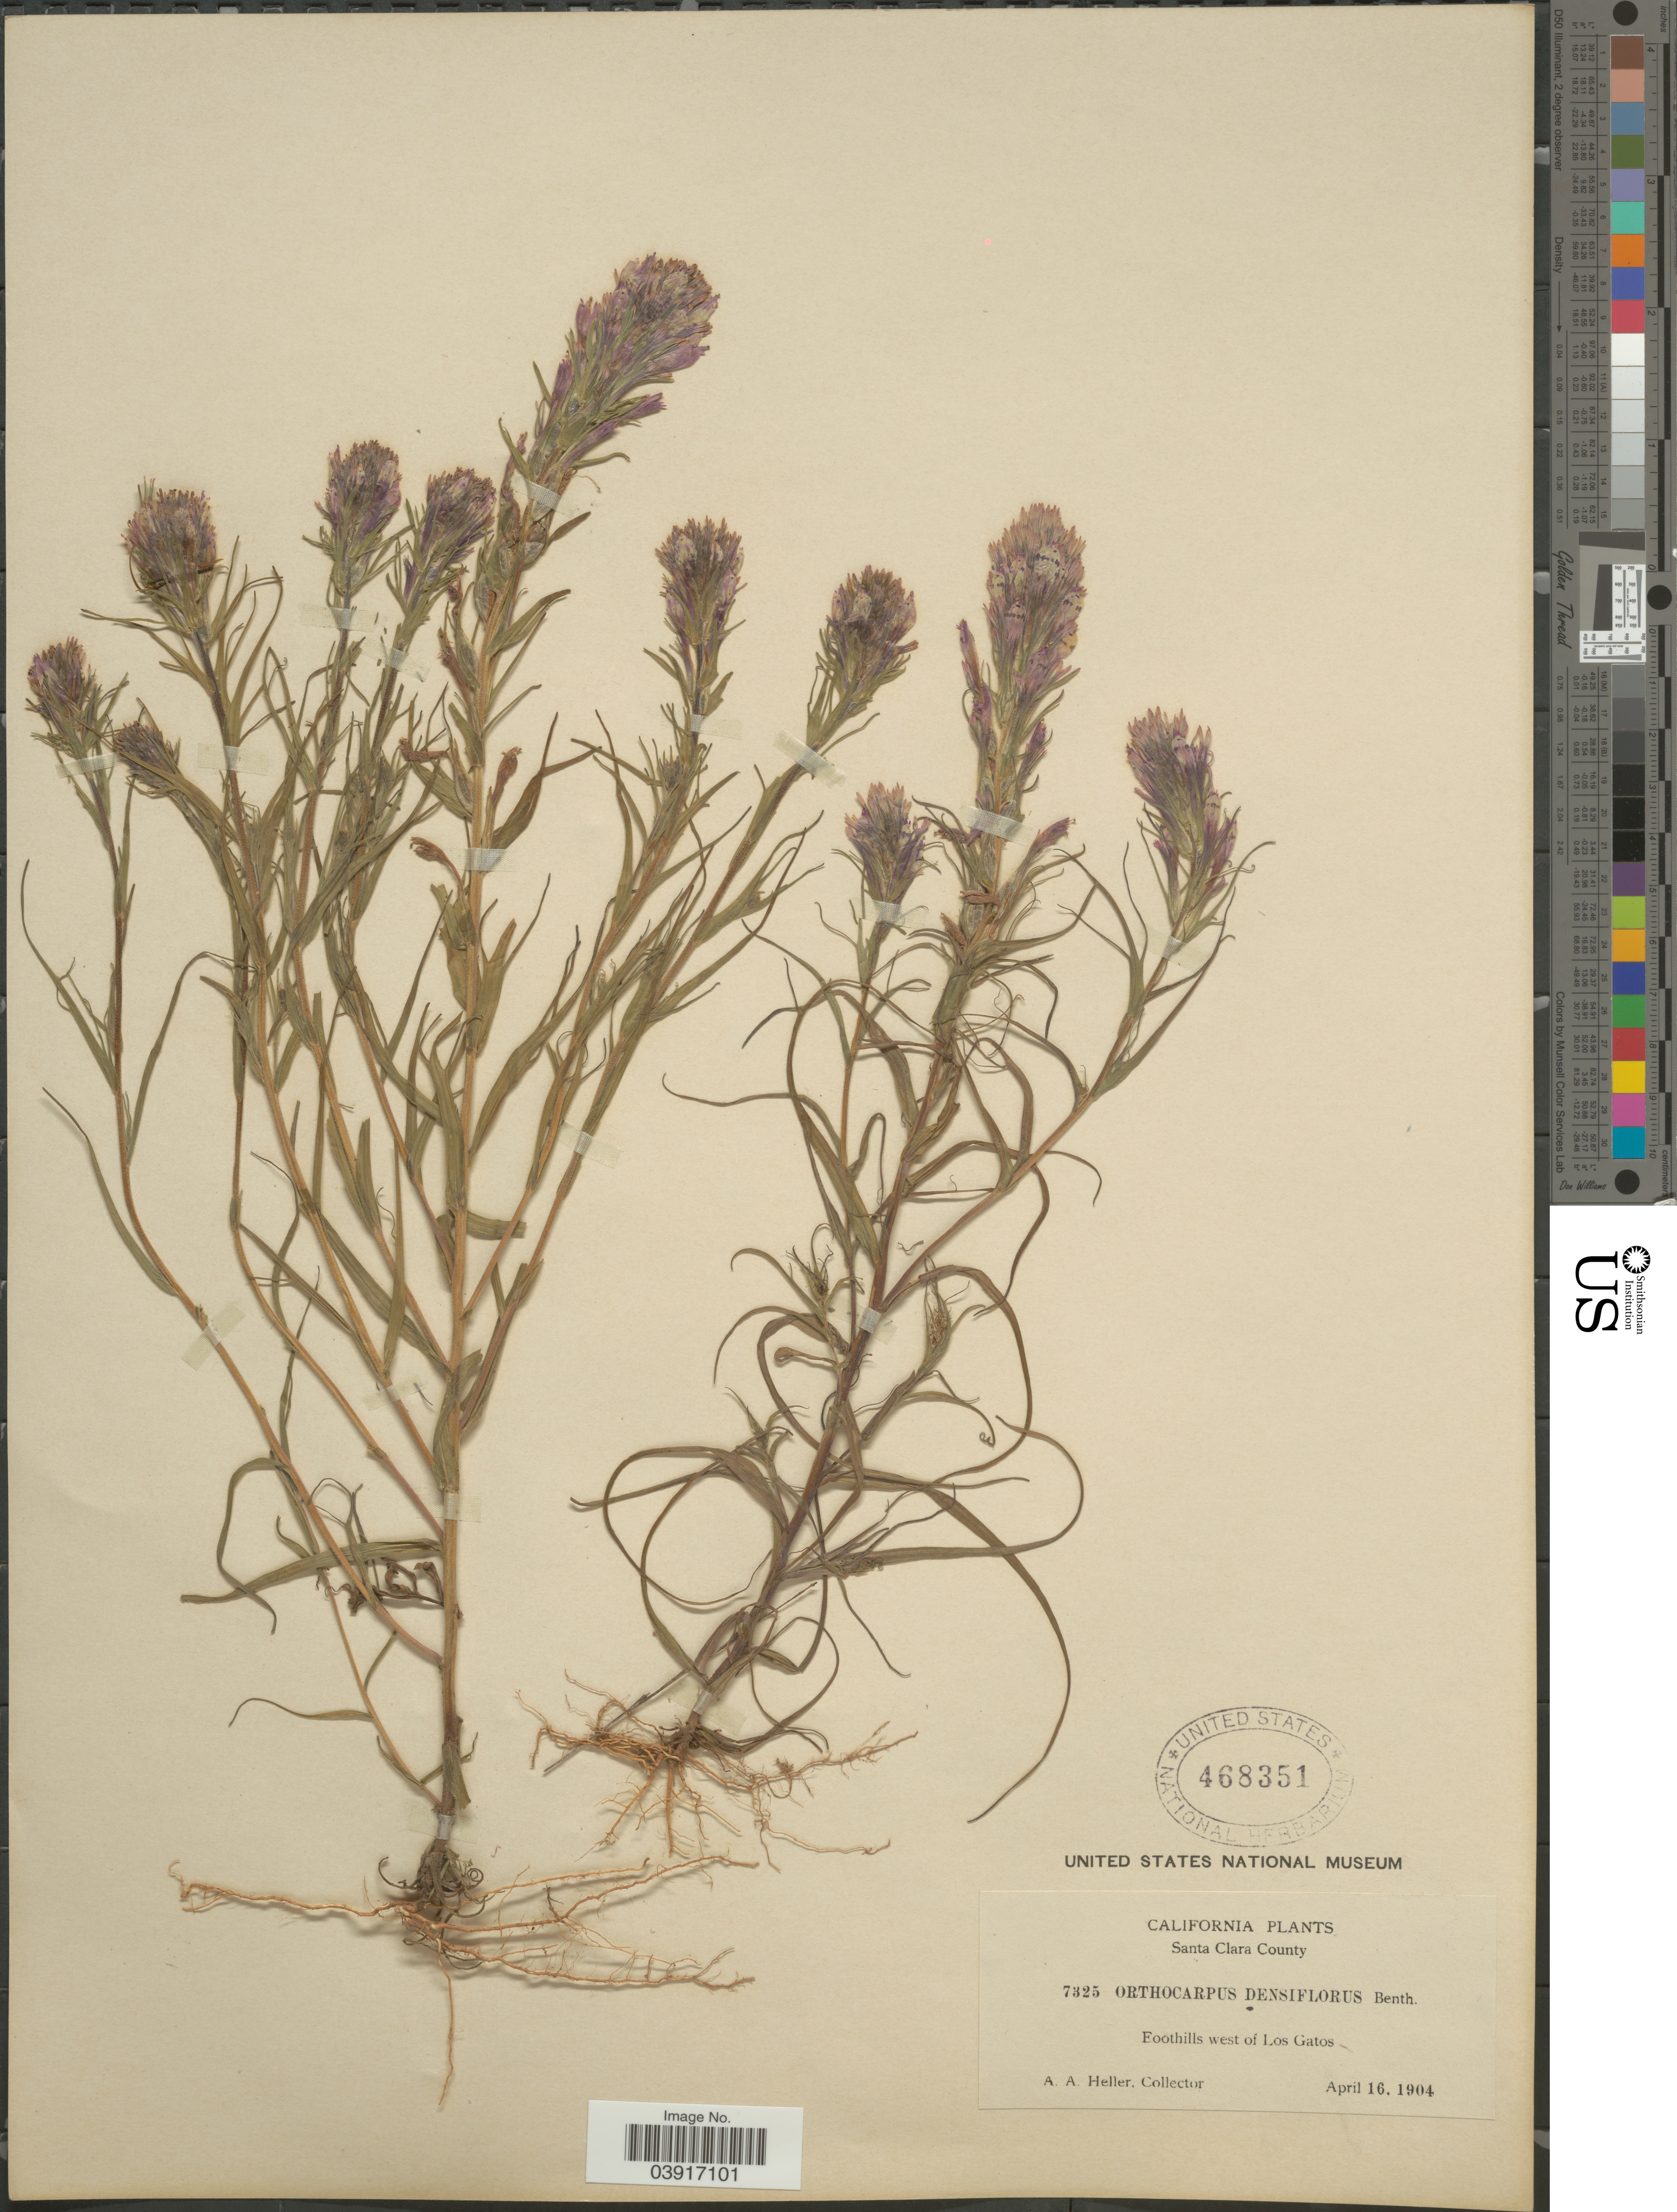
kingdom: Plantae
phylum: Tracheophyta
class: Magnoliopsida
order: Lamiales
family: Orobanchaceae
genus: Orthocarpus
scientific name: Orthocarpus densiflorus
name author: Benth.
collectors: A. A. Heller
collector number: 7325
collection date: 1904-04-16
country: United States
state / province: California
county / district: Santa Clara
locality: Santa Clara County. Foothills west of Los Gatos.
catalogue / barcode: US 468351